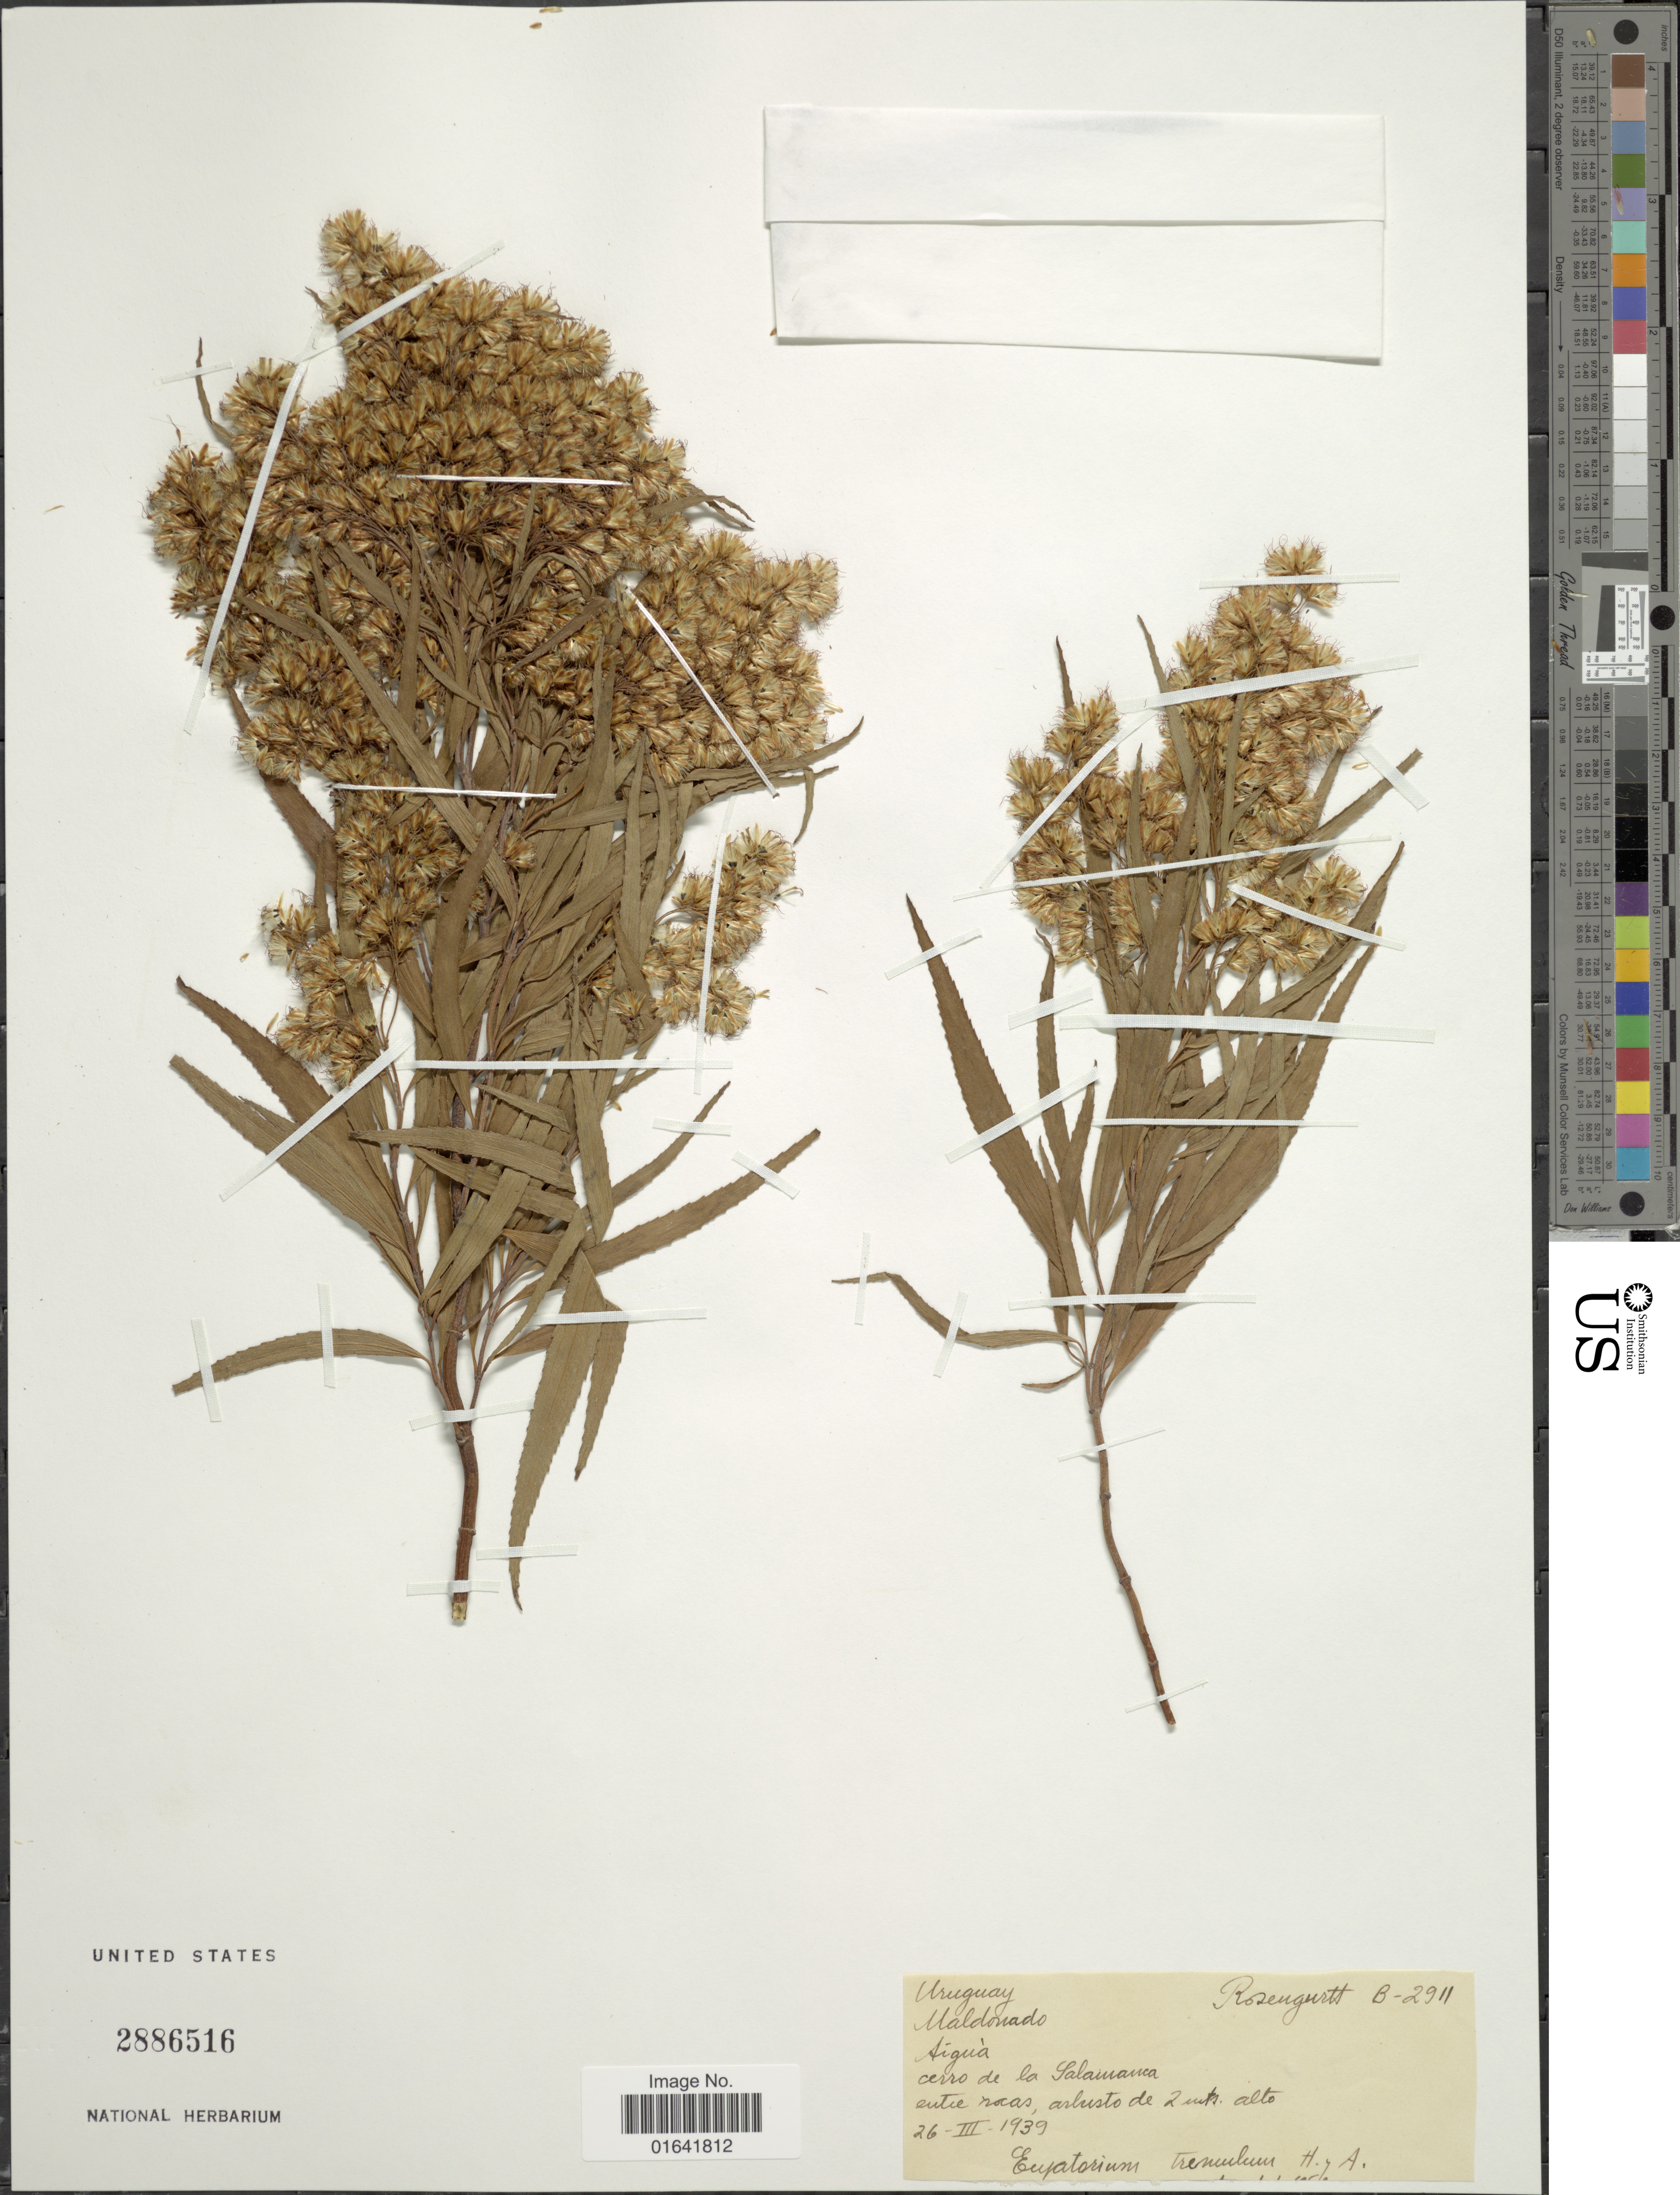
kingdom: Plantae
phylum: Tracheophyta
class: Magnoliopsida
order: Asterales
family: Asteraceae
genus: Raulinoreitzia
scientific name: Raulinoreitzia tremula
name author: (Hook. & Arn.) R.M. King & H. Rob.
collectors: B. Rosengurtt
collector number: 2911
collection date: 1939-03-26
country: Uruguay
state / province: Maldonado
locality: Aigua, cerro de la Salamanca.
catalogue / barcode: US 2886516